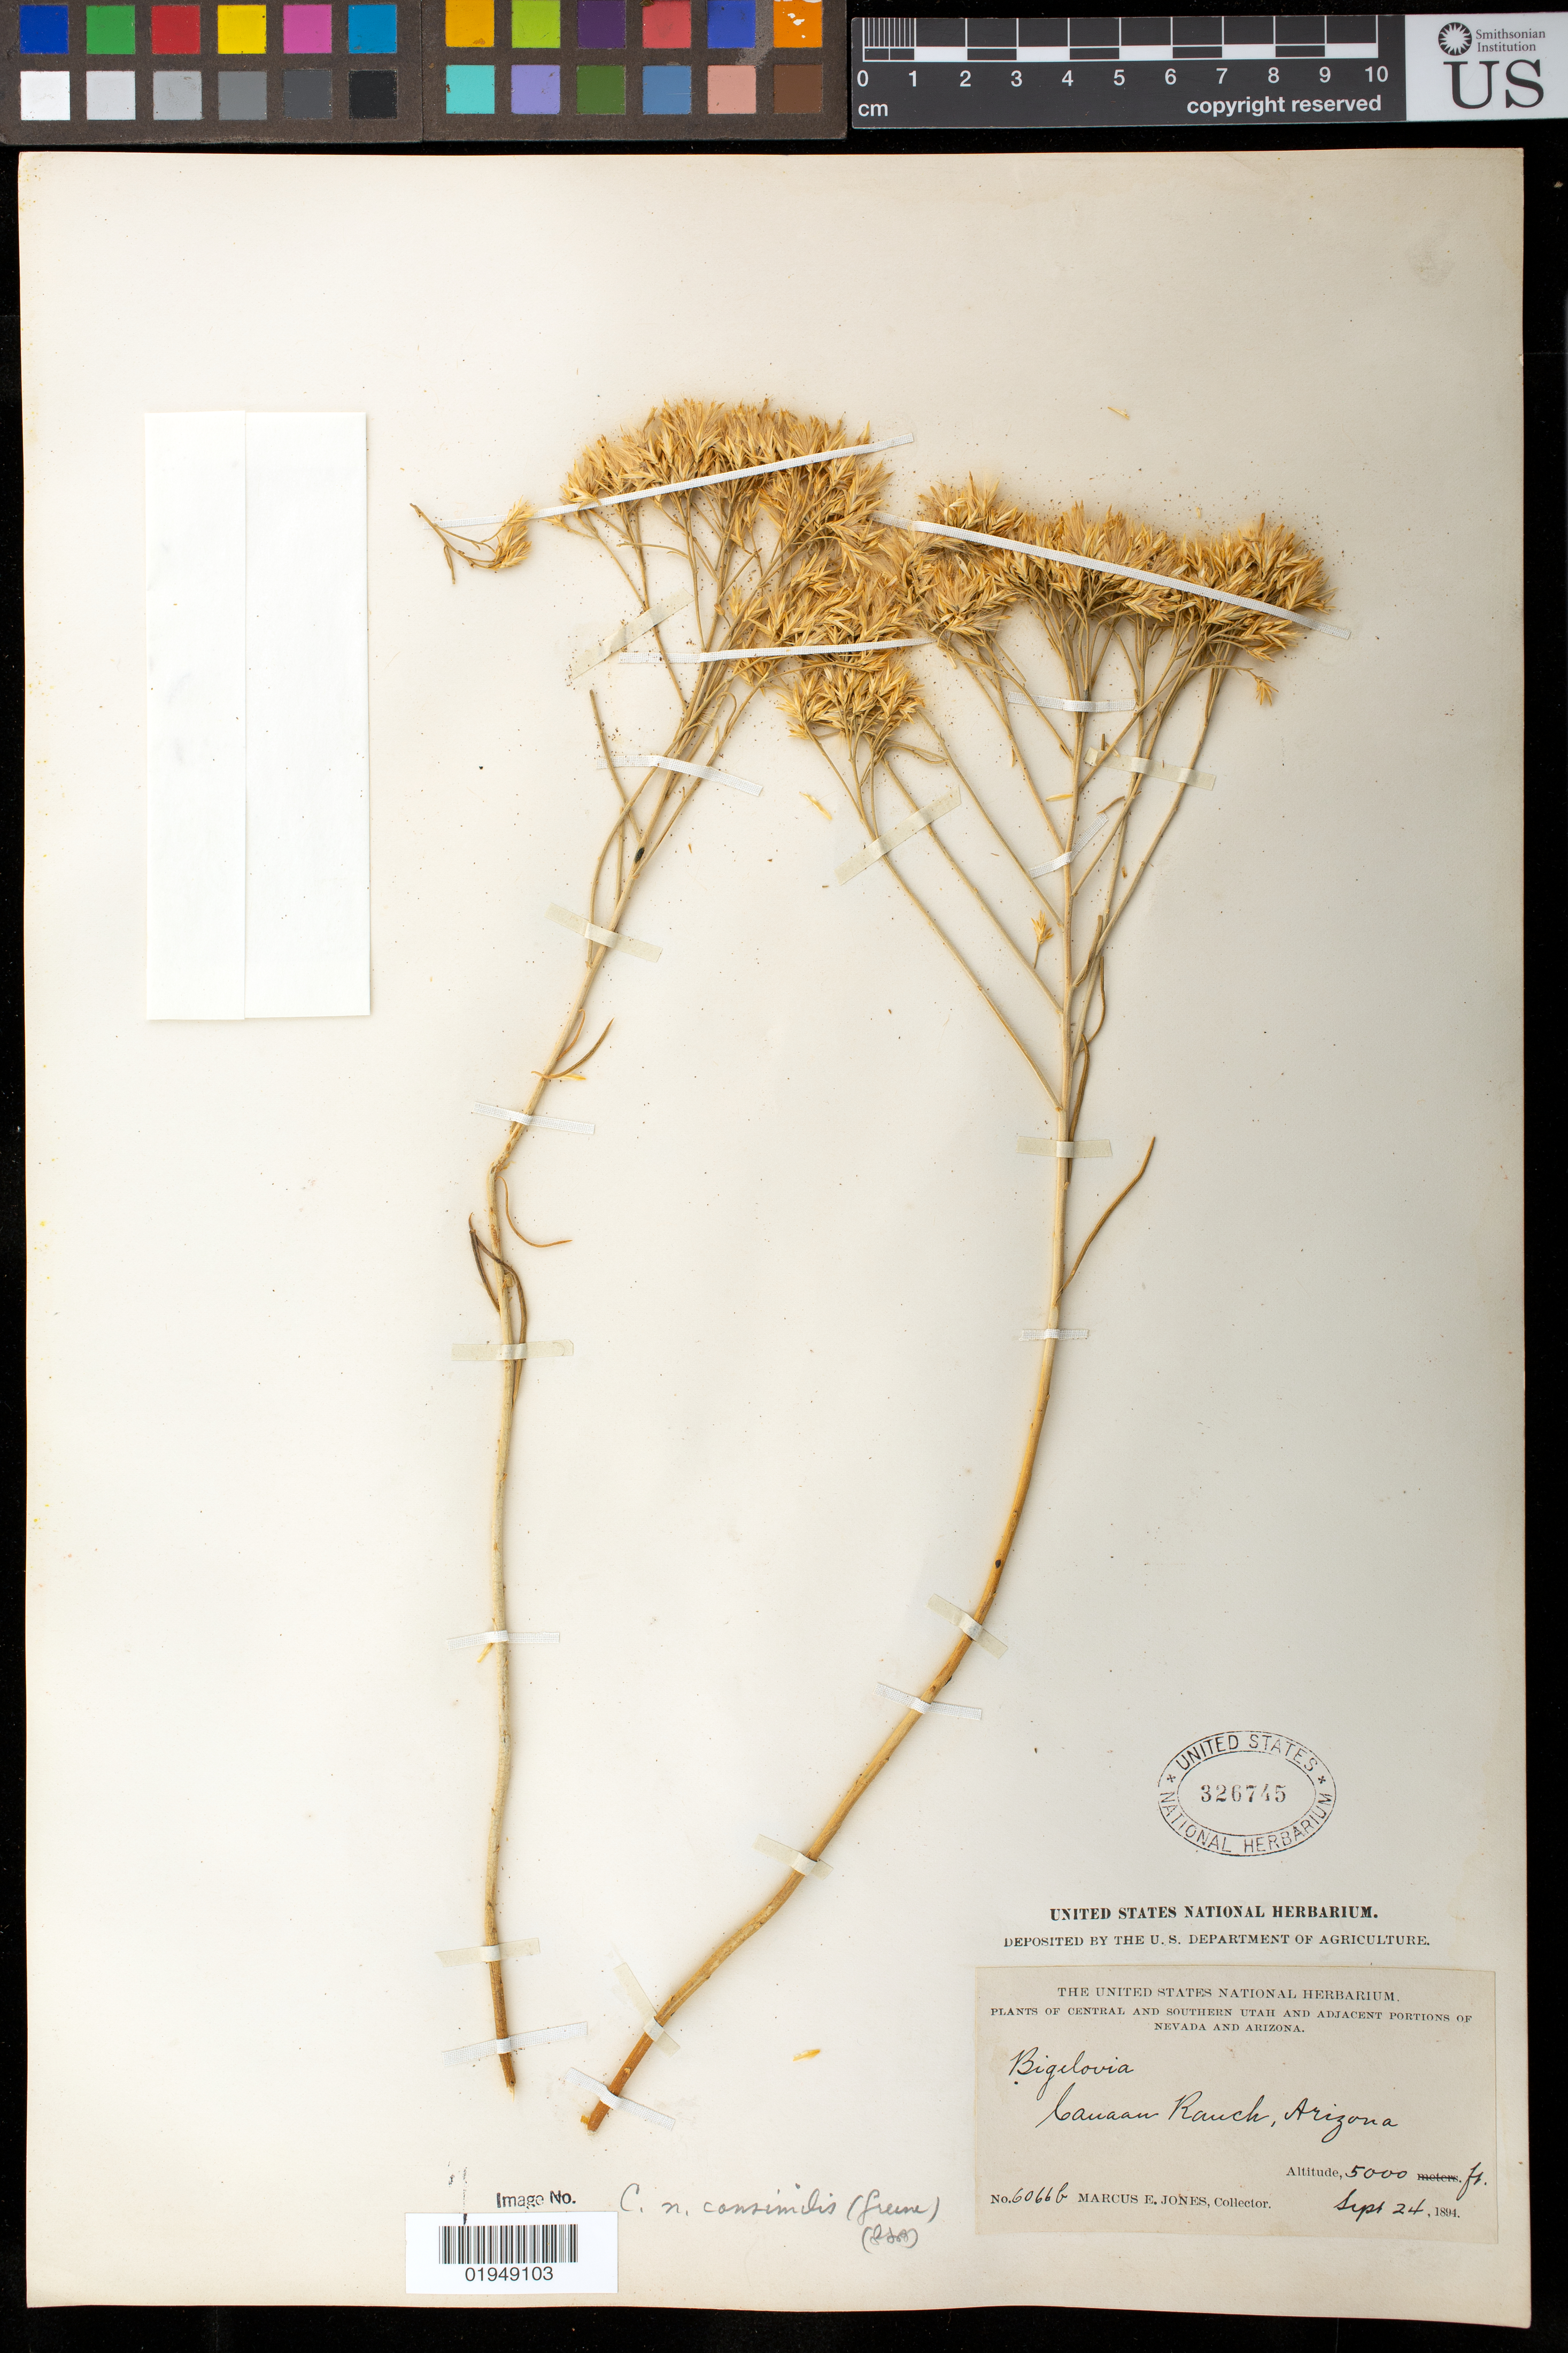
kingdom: Plantae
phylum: Tracheophyta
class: Magnoliopsida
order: Asterales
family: Asteraceae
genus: Ericameria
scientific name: Ericameria nauseosa var. nauseosa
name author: (Pall. ex Pursh) G.L. Nesom & G.I. Baird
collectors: M. E. Jones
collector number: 6066b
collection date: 1894-09-24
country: United States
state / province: Arizona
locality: Canaan Ranch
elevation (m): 1524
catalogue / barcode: US 326745